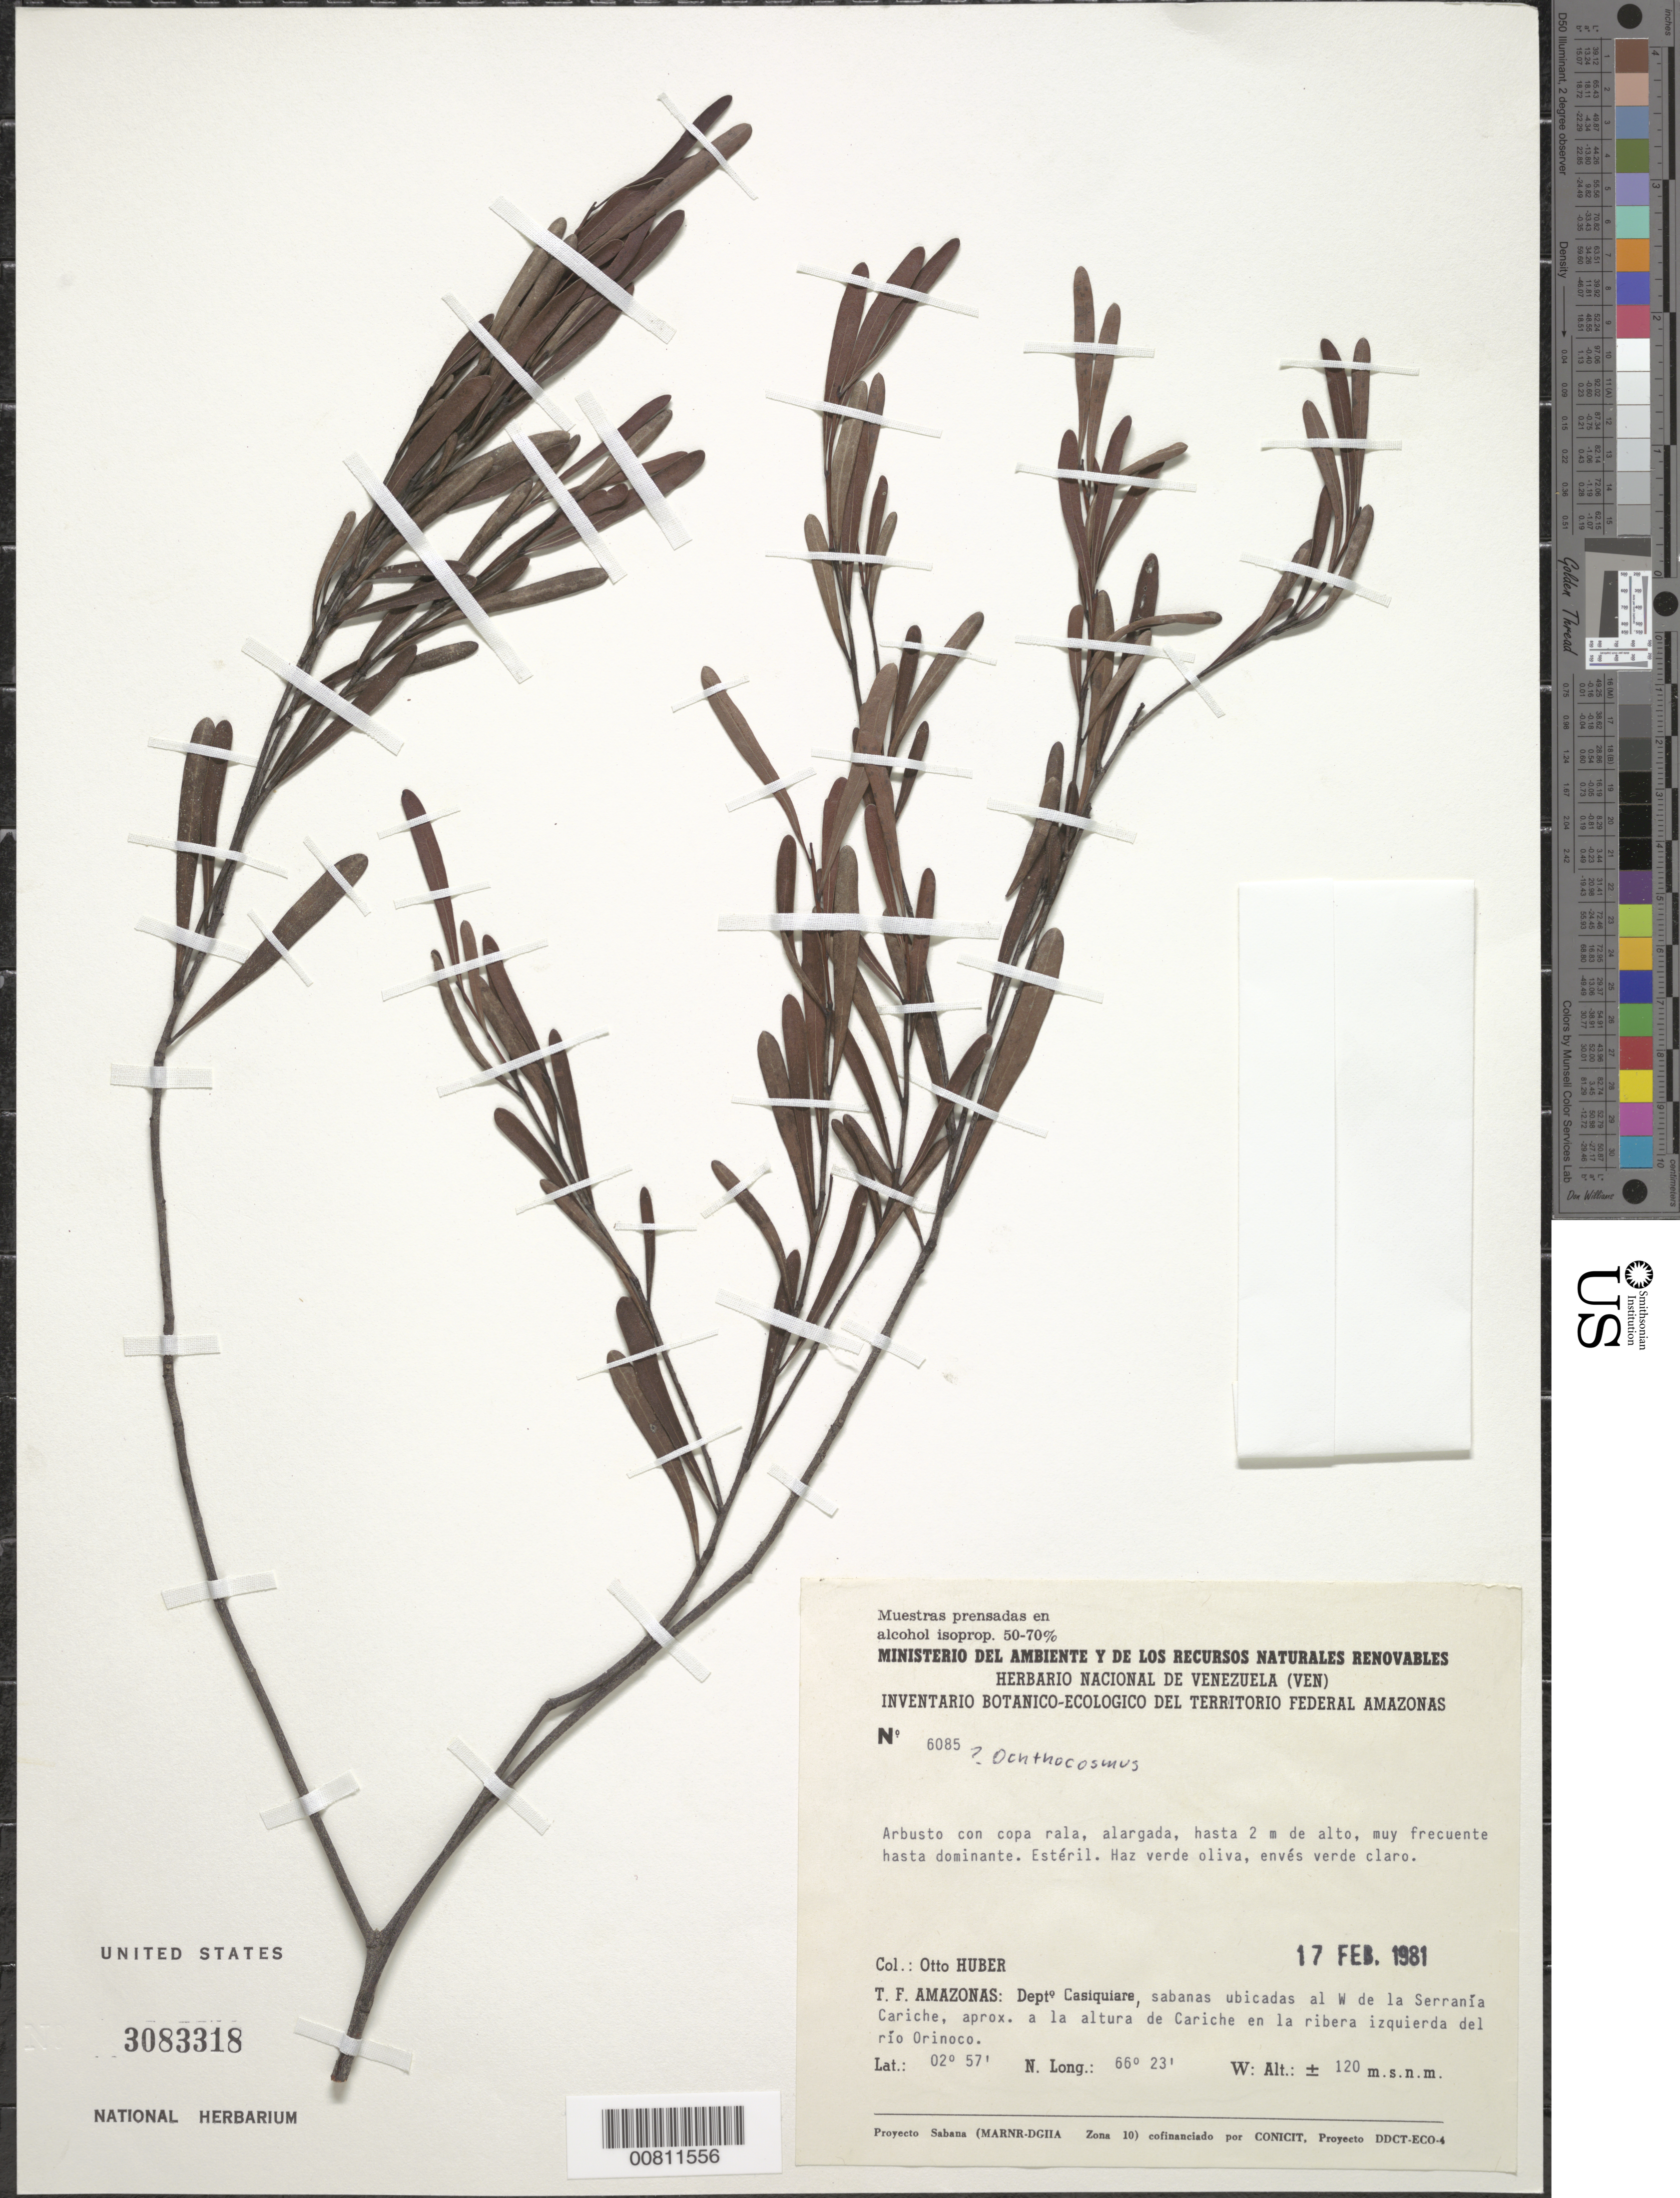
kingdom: Plantae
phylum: Tracheophyta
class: Magnoliopsida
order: Malpighiales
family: Humiriaceae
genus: Humiria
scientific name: Humiria wurdackii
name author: Cuatrec.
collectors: O. Huber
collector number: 6085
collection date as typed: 17-Feb-81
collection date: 1981-02-17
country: Venezuela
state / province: Amazonas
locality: Serrania Cariche, al W, aprox a la altura de Cariche en la ribera izquierda del Río Orinoco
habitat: Savanna; en ribera del rio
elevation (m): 120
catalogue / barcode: US 3083318